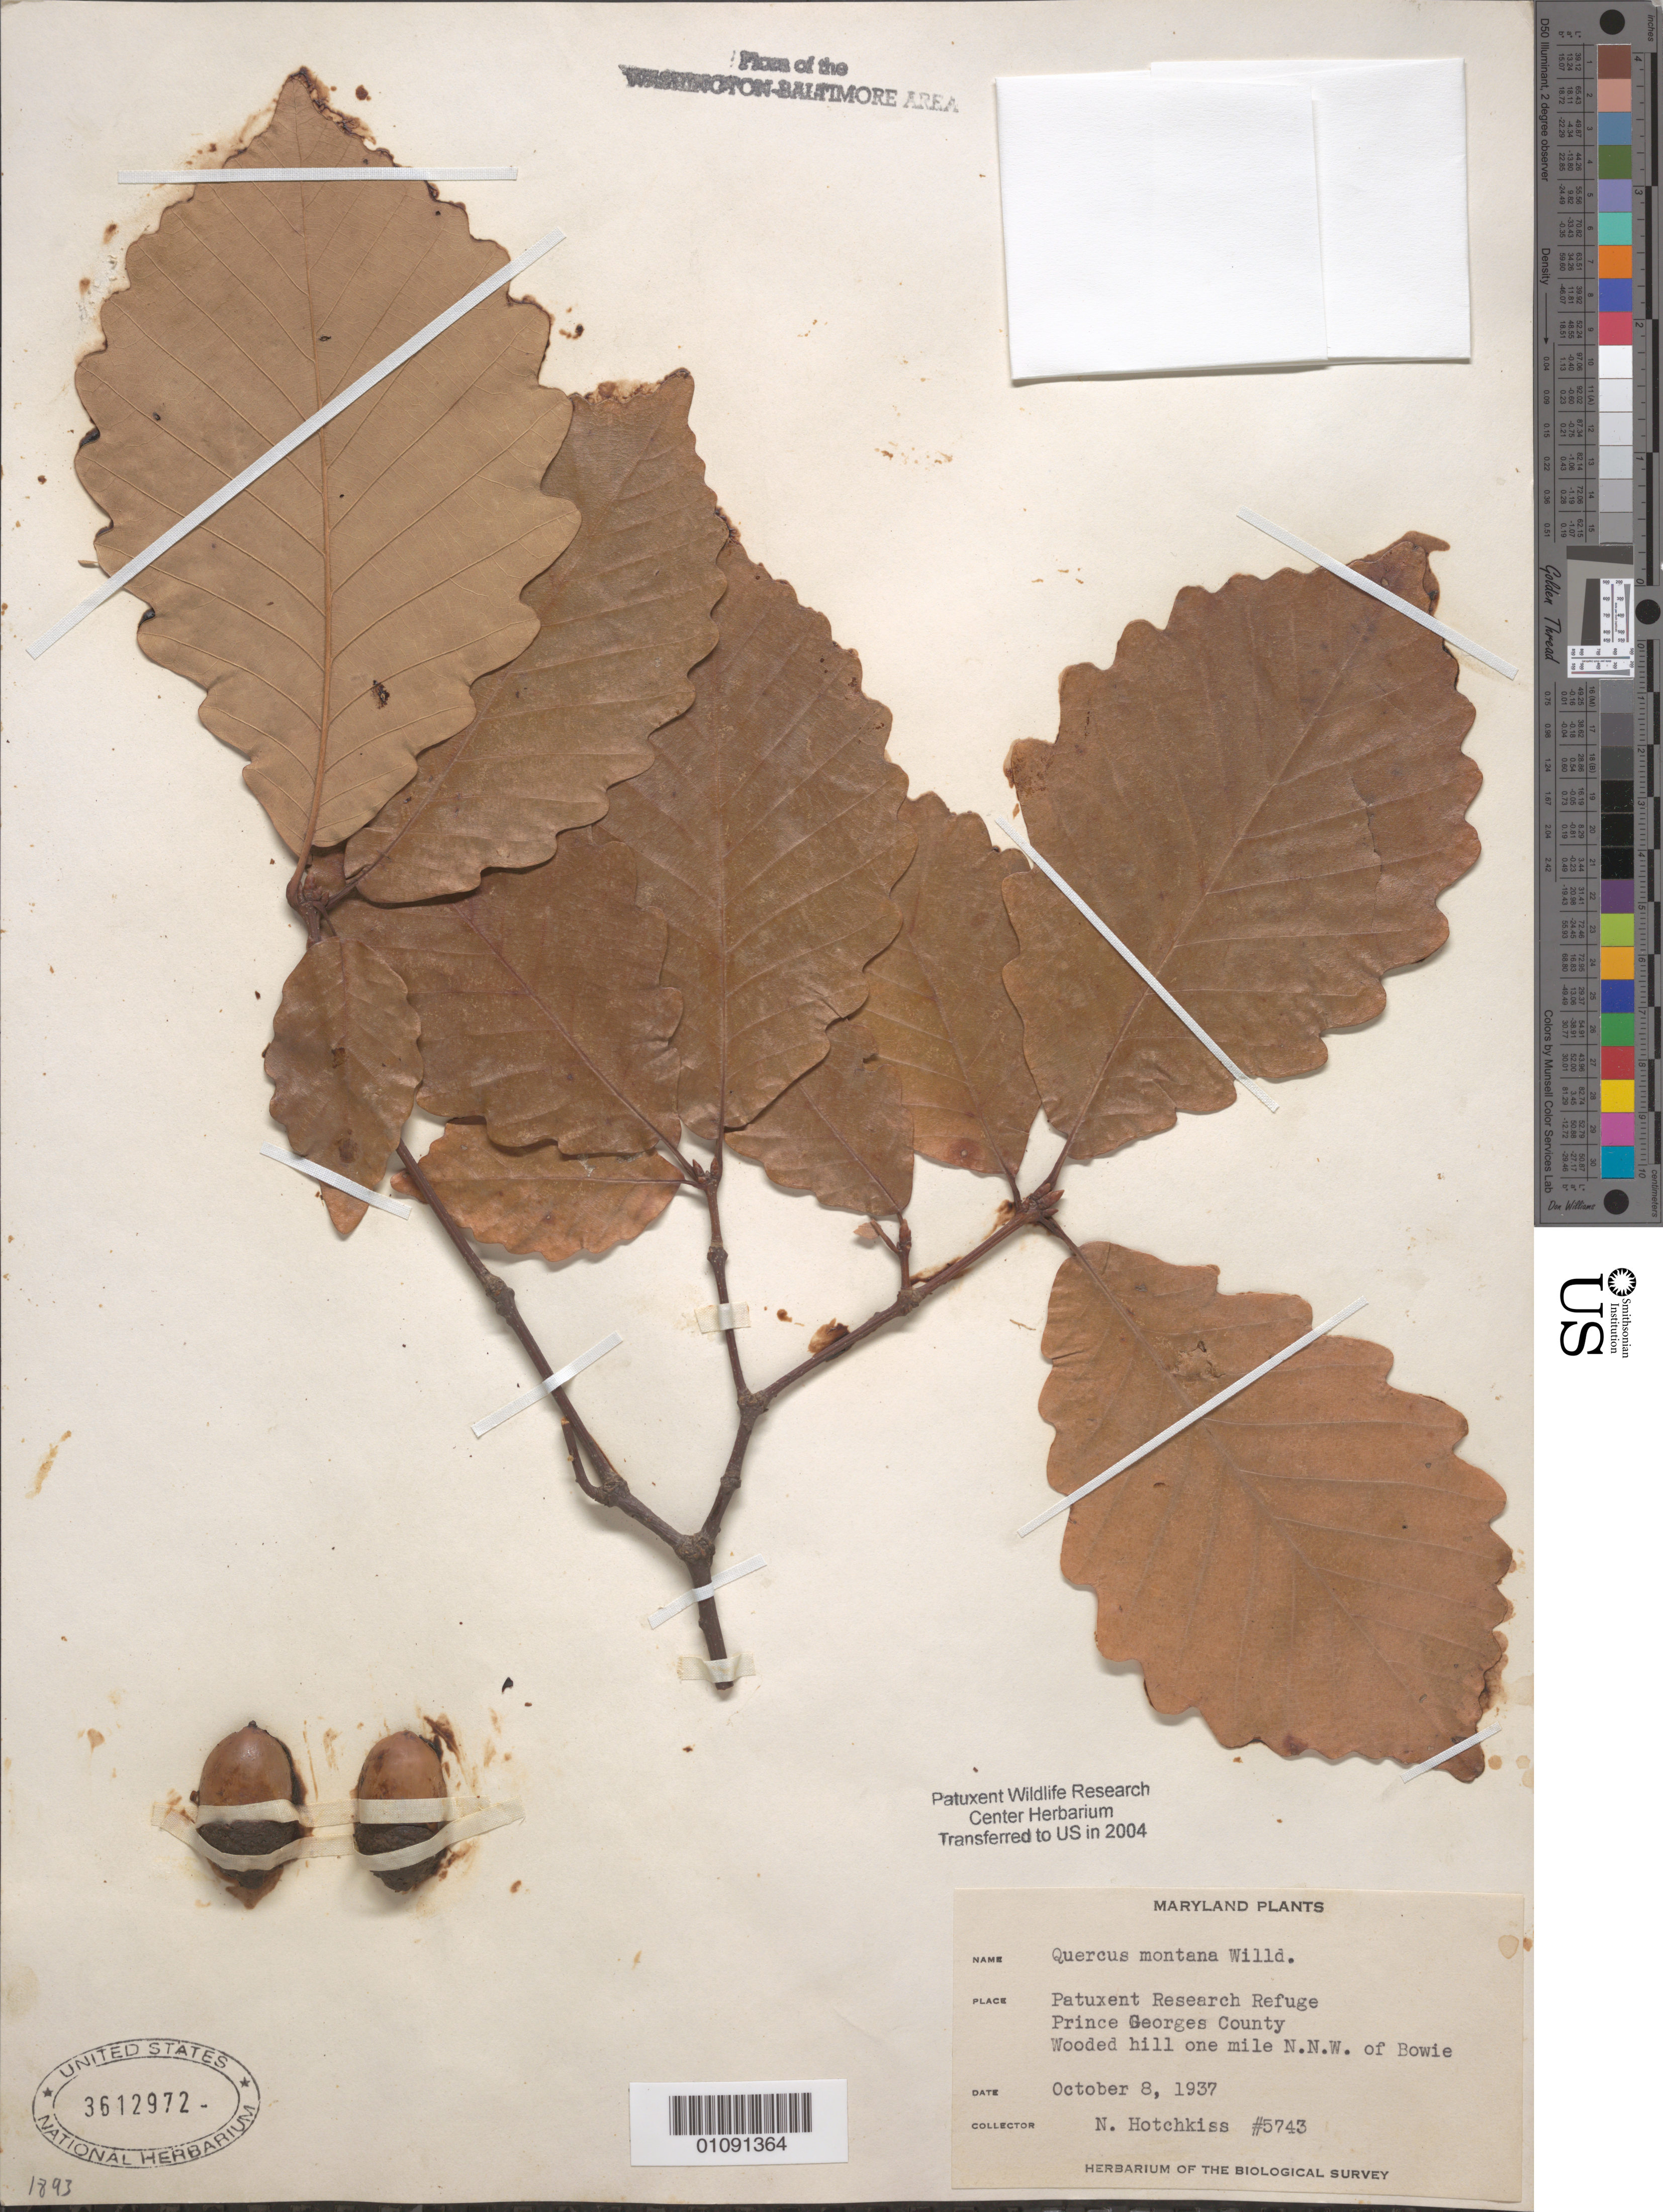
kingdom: Plantae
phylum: Tracheophyta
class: Magnoliopsida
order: Fagales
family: Fagaceae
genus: Quercus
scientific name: Quercus montana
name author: Willd.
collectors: N. Hotchkiss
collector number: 5743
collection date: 1937-10-08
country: United States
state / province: Maryland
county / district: Prince George's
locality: Patuxent Wildlife Refuge. One mile N.N.W. of Bowie.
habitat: Wooded hill.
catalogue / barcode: US 3612972